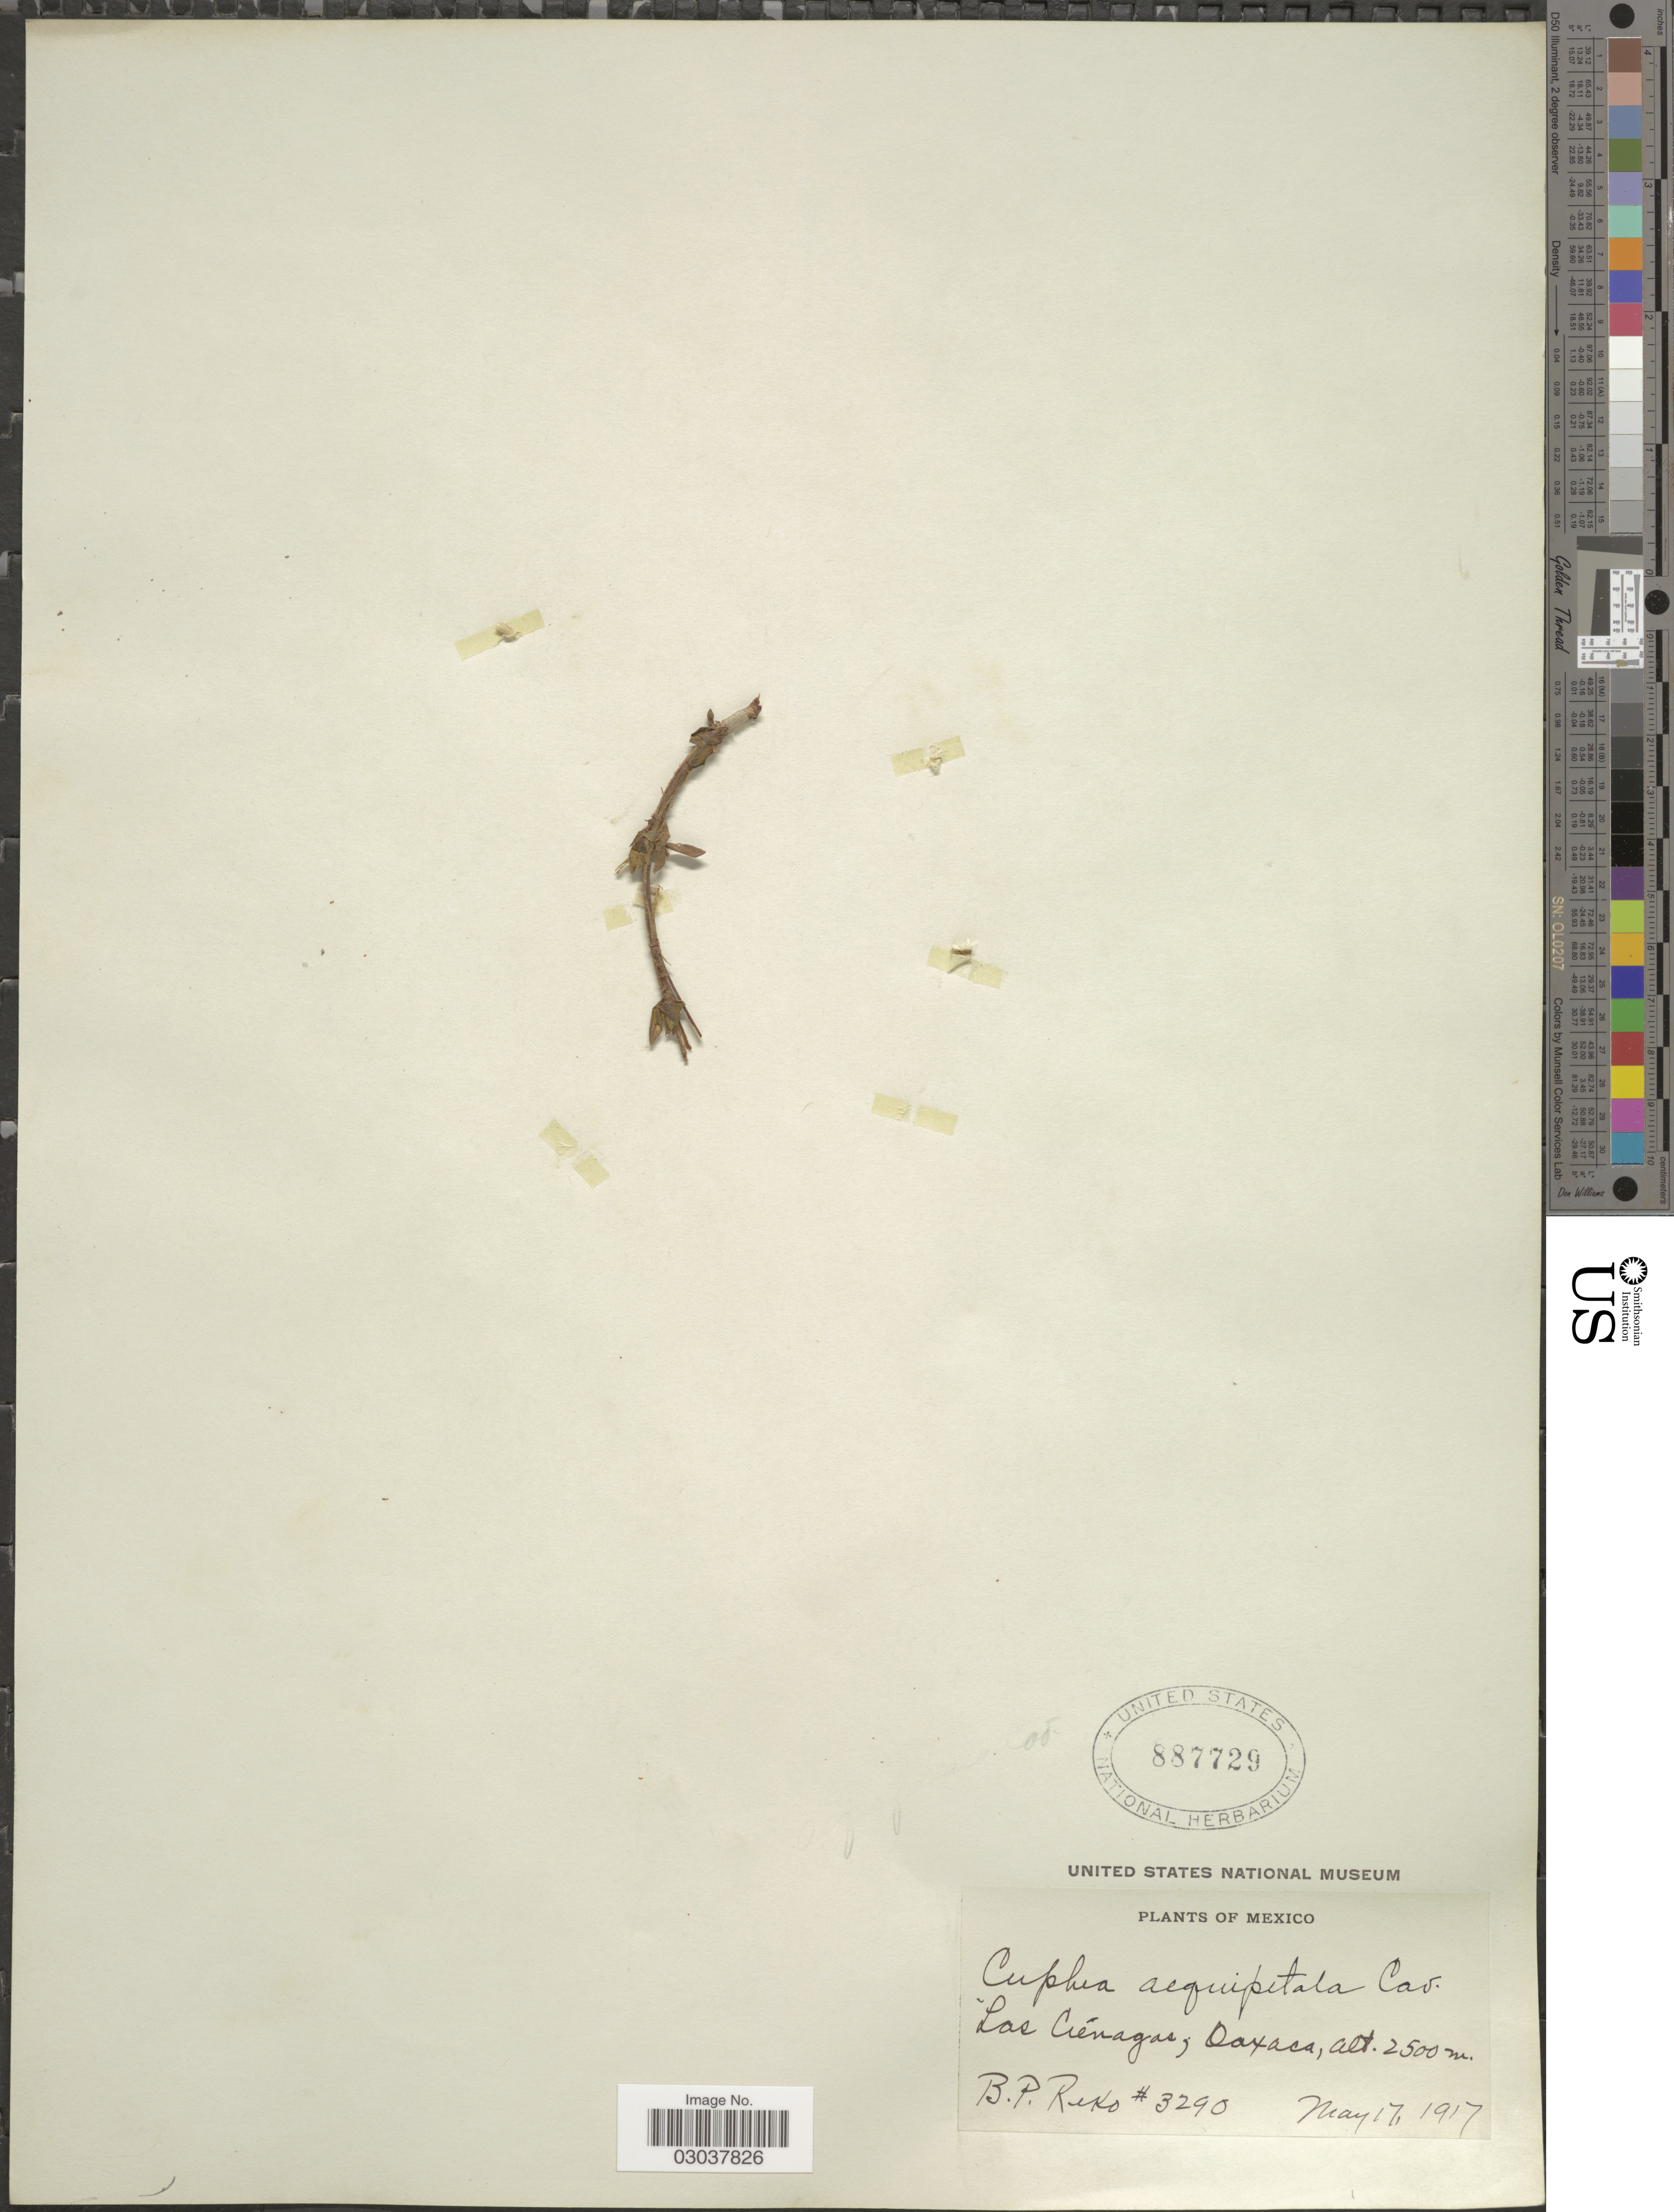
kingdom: Plantae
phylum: Tracheophyta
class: Magnoliopsida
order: Myrtales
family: Lythraceae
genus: Cuphea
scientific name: Cuphea aequipetala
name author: Cav.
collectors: B. P. Reko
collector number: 3290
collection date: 1917-05-17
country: Mexico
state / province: Oaxaca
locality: Las Ciénagas.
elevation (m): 2500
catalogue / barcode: US 887729